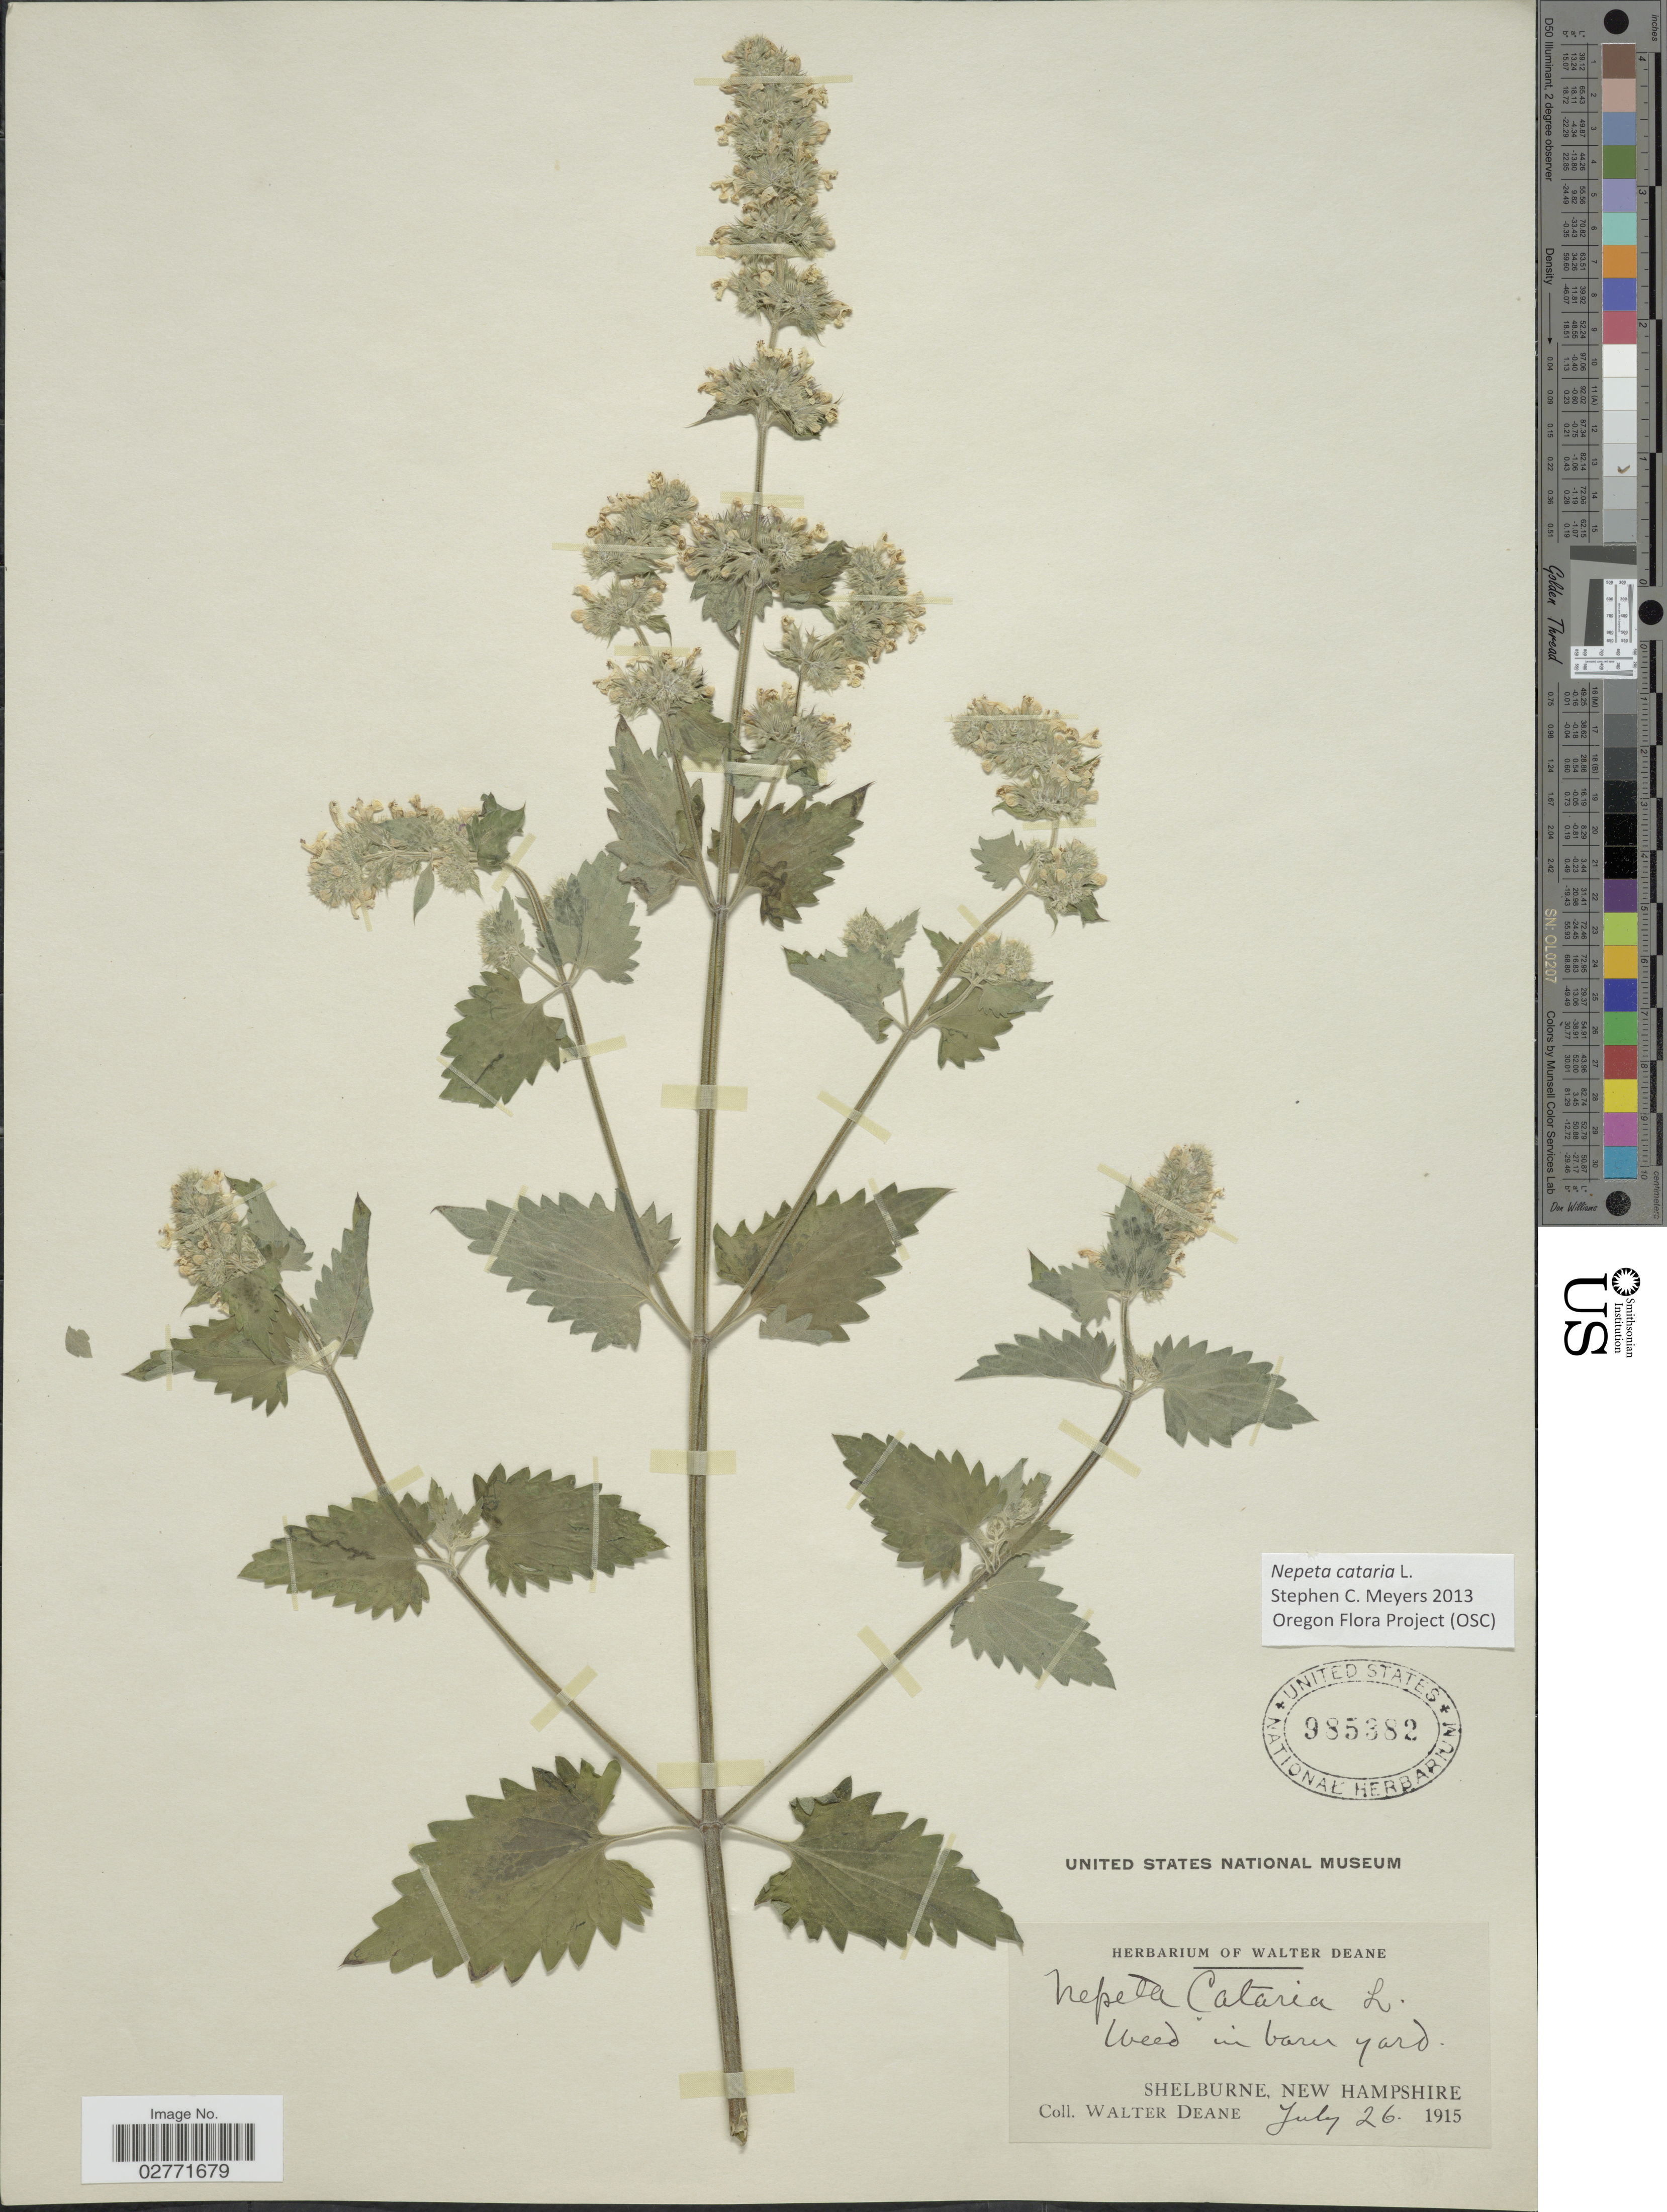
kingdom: Plantae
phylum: Tracheophyta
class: Magnoliopsida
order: Lamiales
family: Lamiaceae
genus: Nepeta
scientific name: Nepeta cataria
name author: L.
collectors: W. Deane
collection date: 1915-07-26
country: United States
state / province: New Hampshire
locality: Shelburne.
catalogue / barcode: US 985382